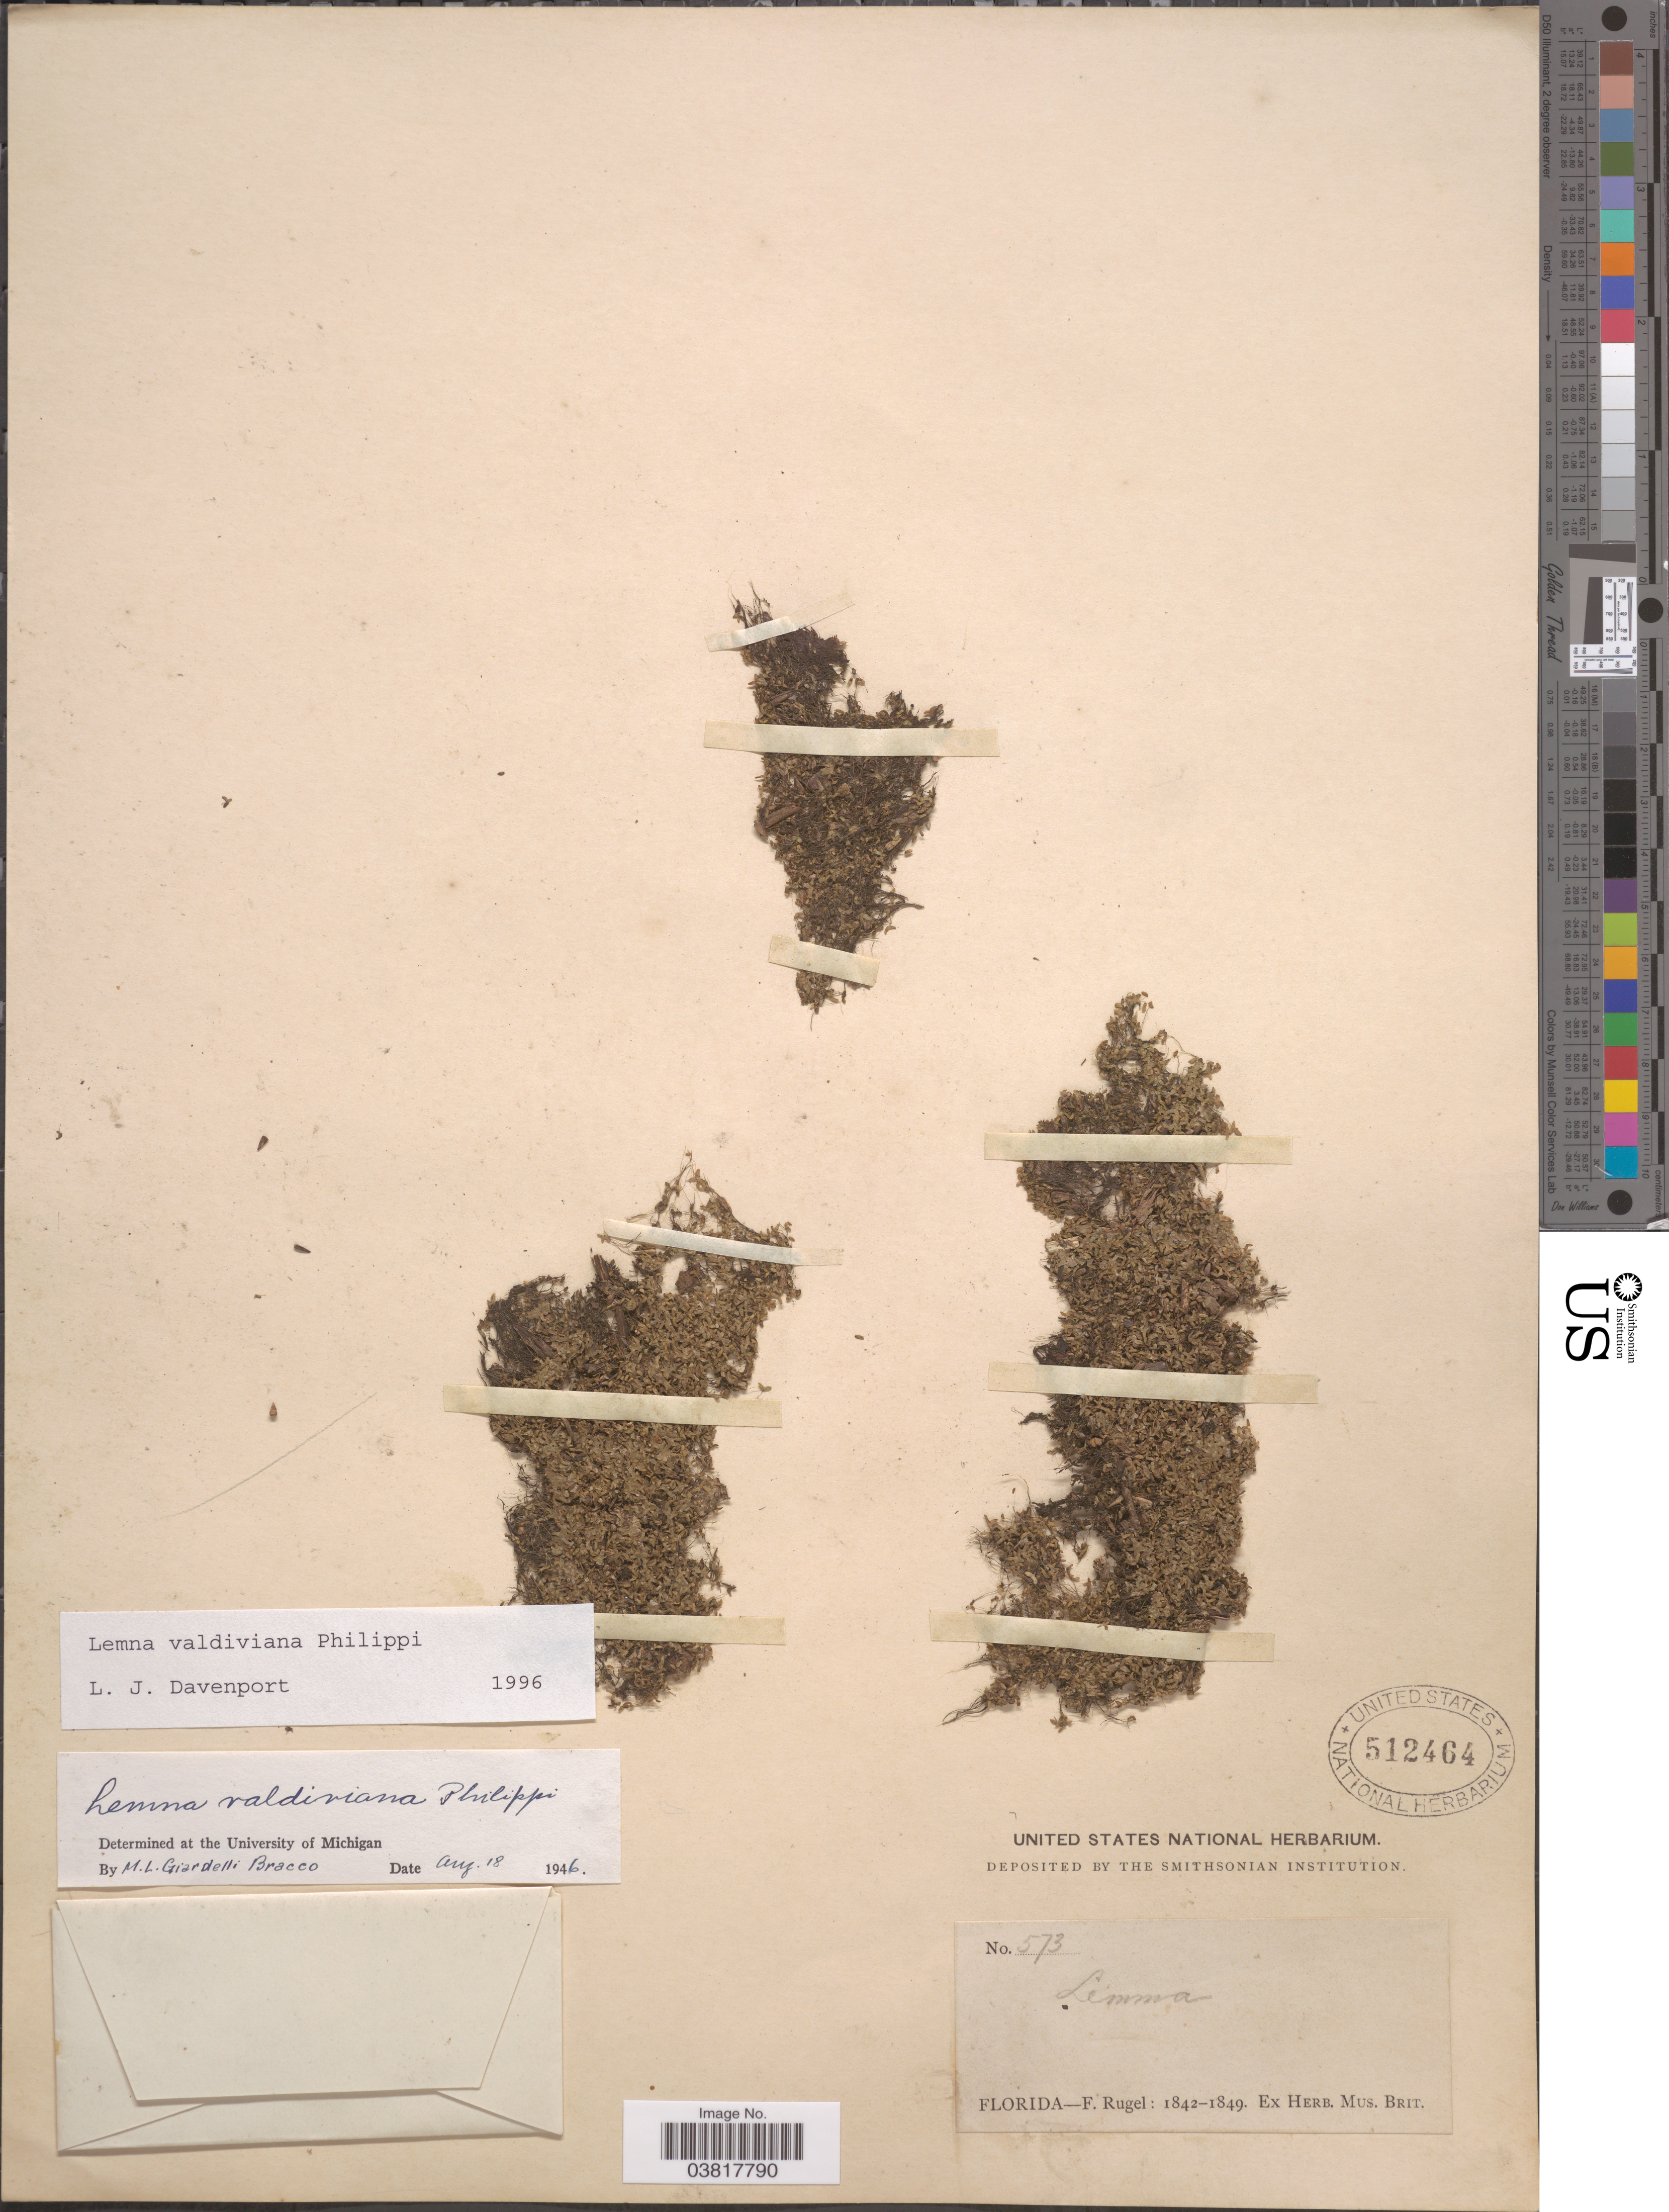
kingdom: Plantae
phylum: Tracheophyta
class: Liliopsida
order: Alismatales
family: Araceae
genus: Lemna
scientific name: Lemna valdiviana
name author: Phil.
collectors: F. Rugel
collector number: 573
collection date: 1842/1849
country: United States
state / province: Florida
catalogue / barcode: US 512464